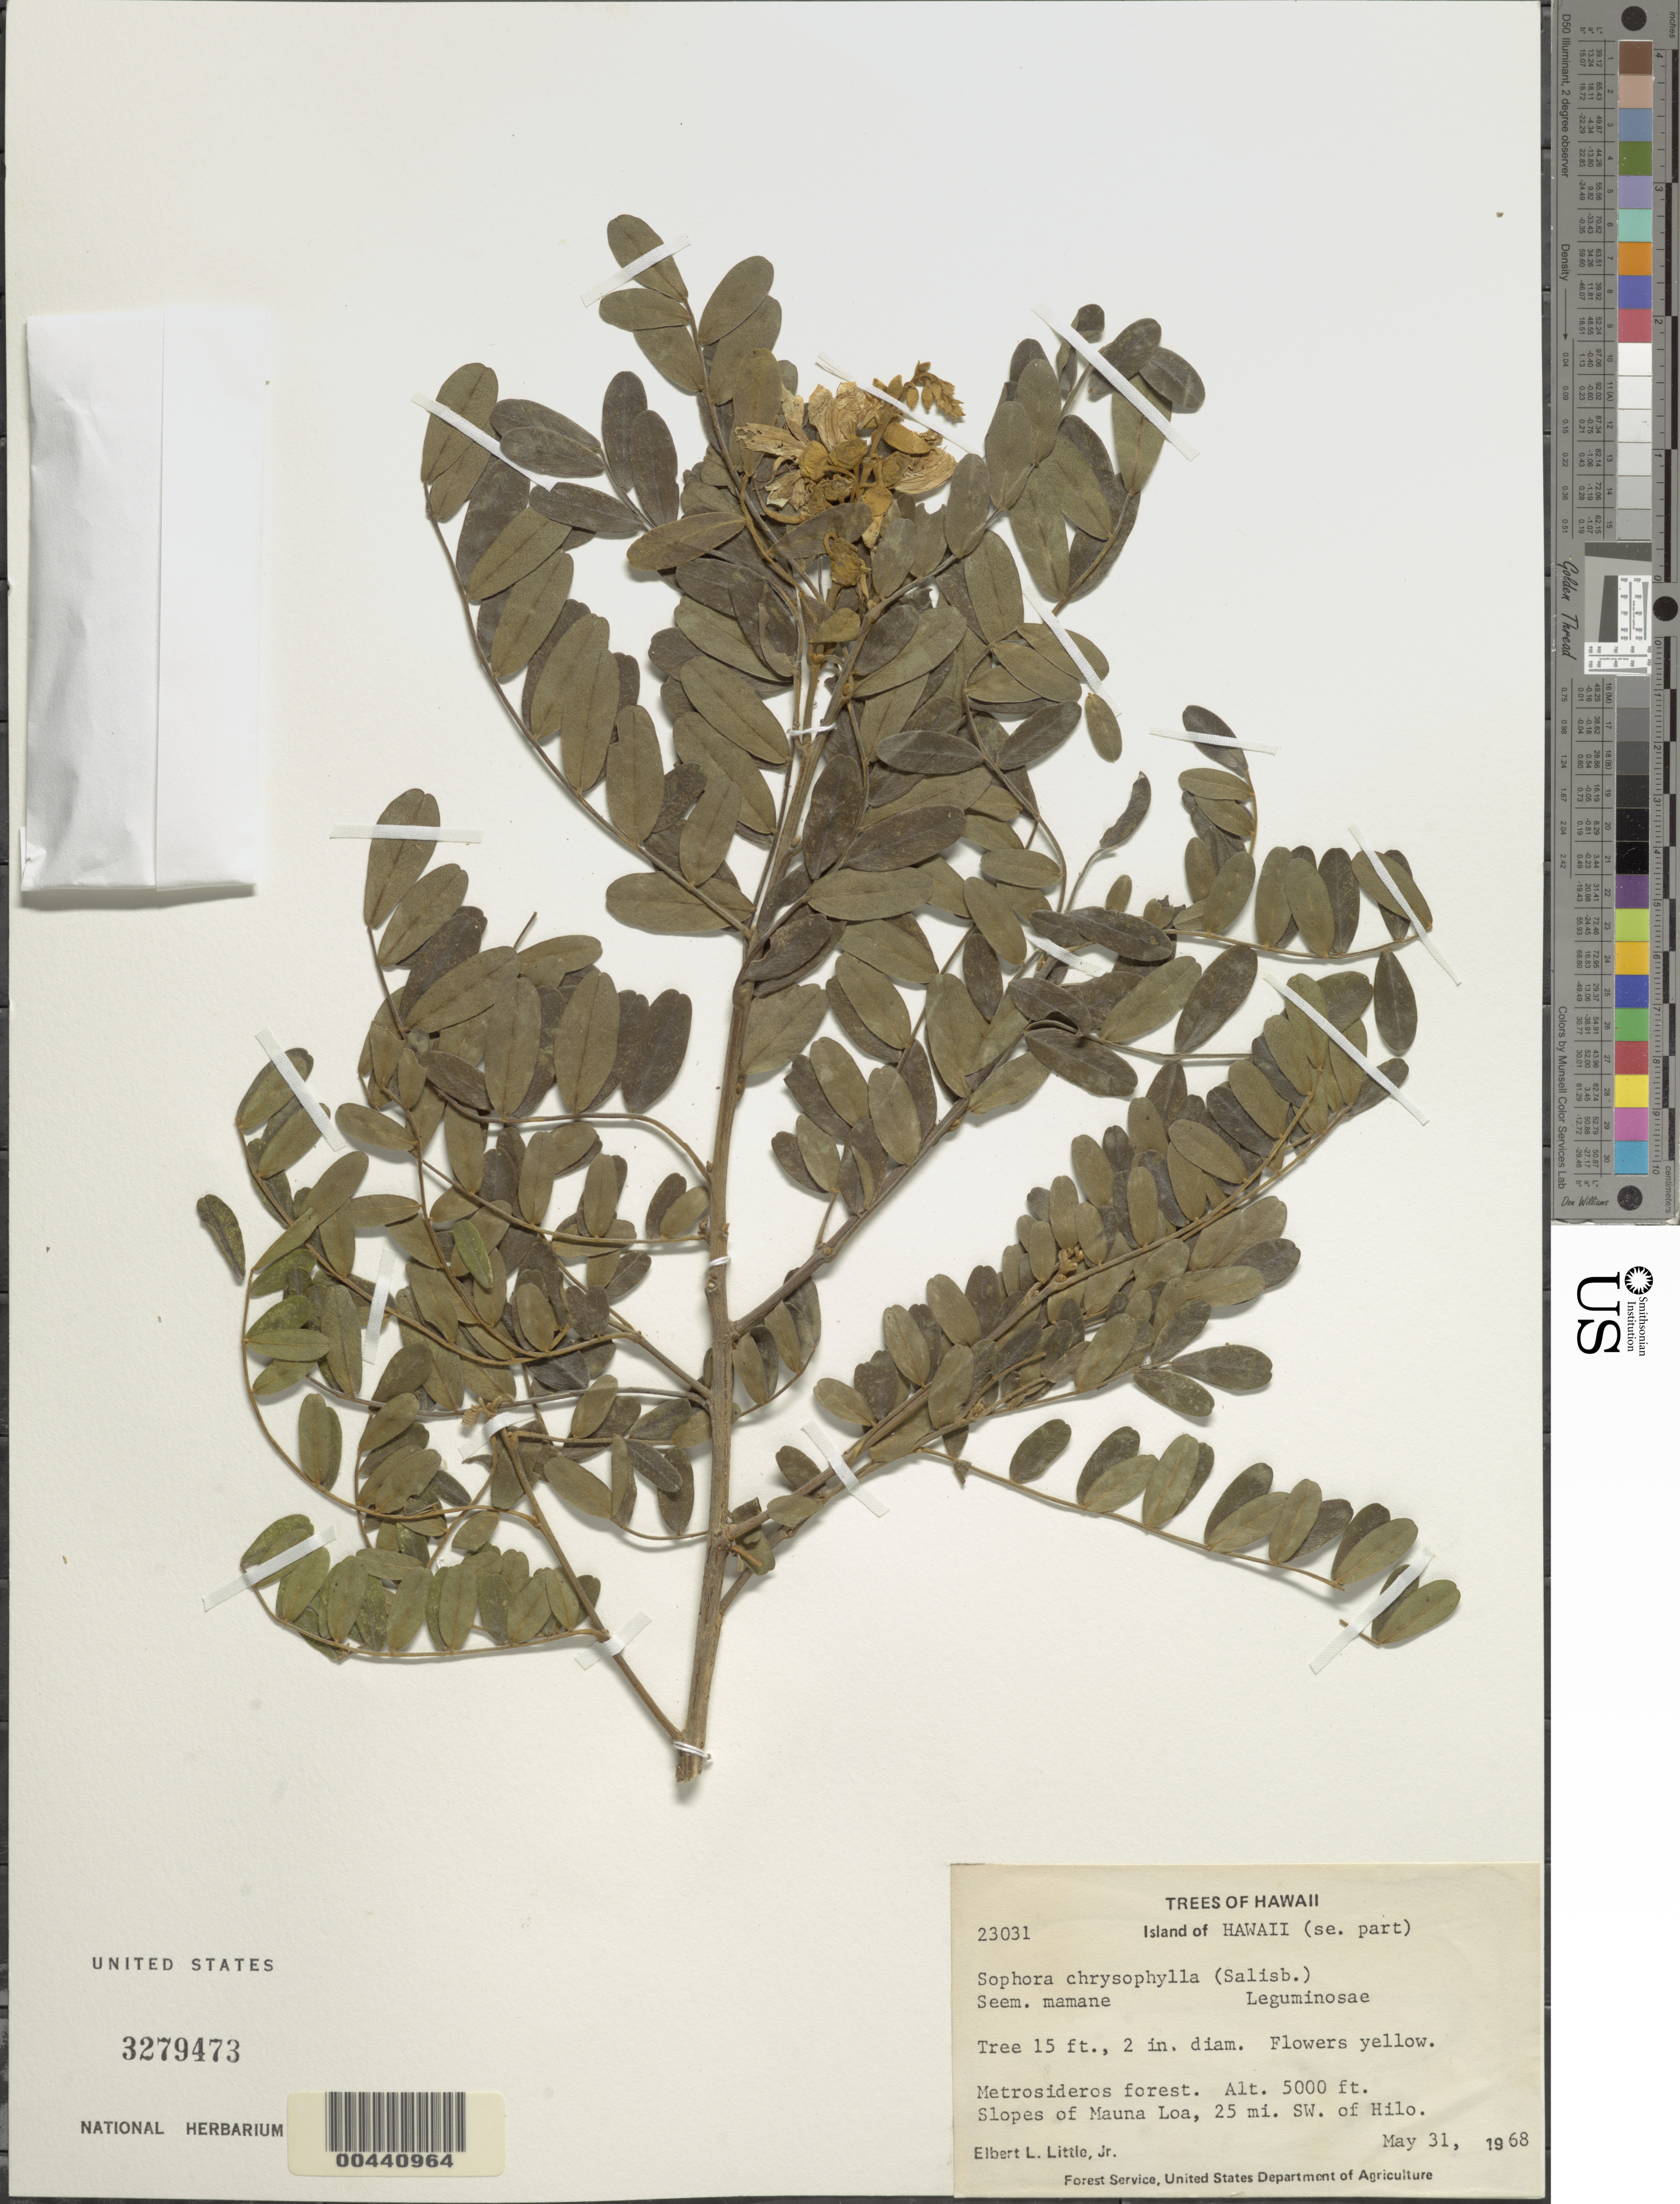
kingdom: Plantae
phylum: Tracheophyta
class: Magnoliopsida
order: Fabales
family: Fabaceae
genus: Sophora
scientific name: Sophora chrysophylla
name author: (Salisb.) Seem.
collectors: E. L. Little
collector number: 23031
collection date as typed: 31 May 1968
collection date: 1968-05-31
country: United States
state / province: Hawaii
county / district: Hawaii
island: Hawaii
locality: SE part of Hawaii, Slopes of Mauna Loa, 25 mi SW of Hilo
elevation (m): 1524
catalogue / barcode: US 3279473